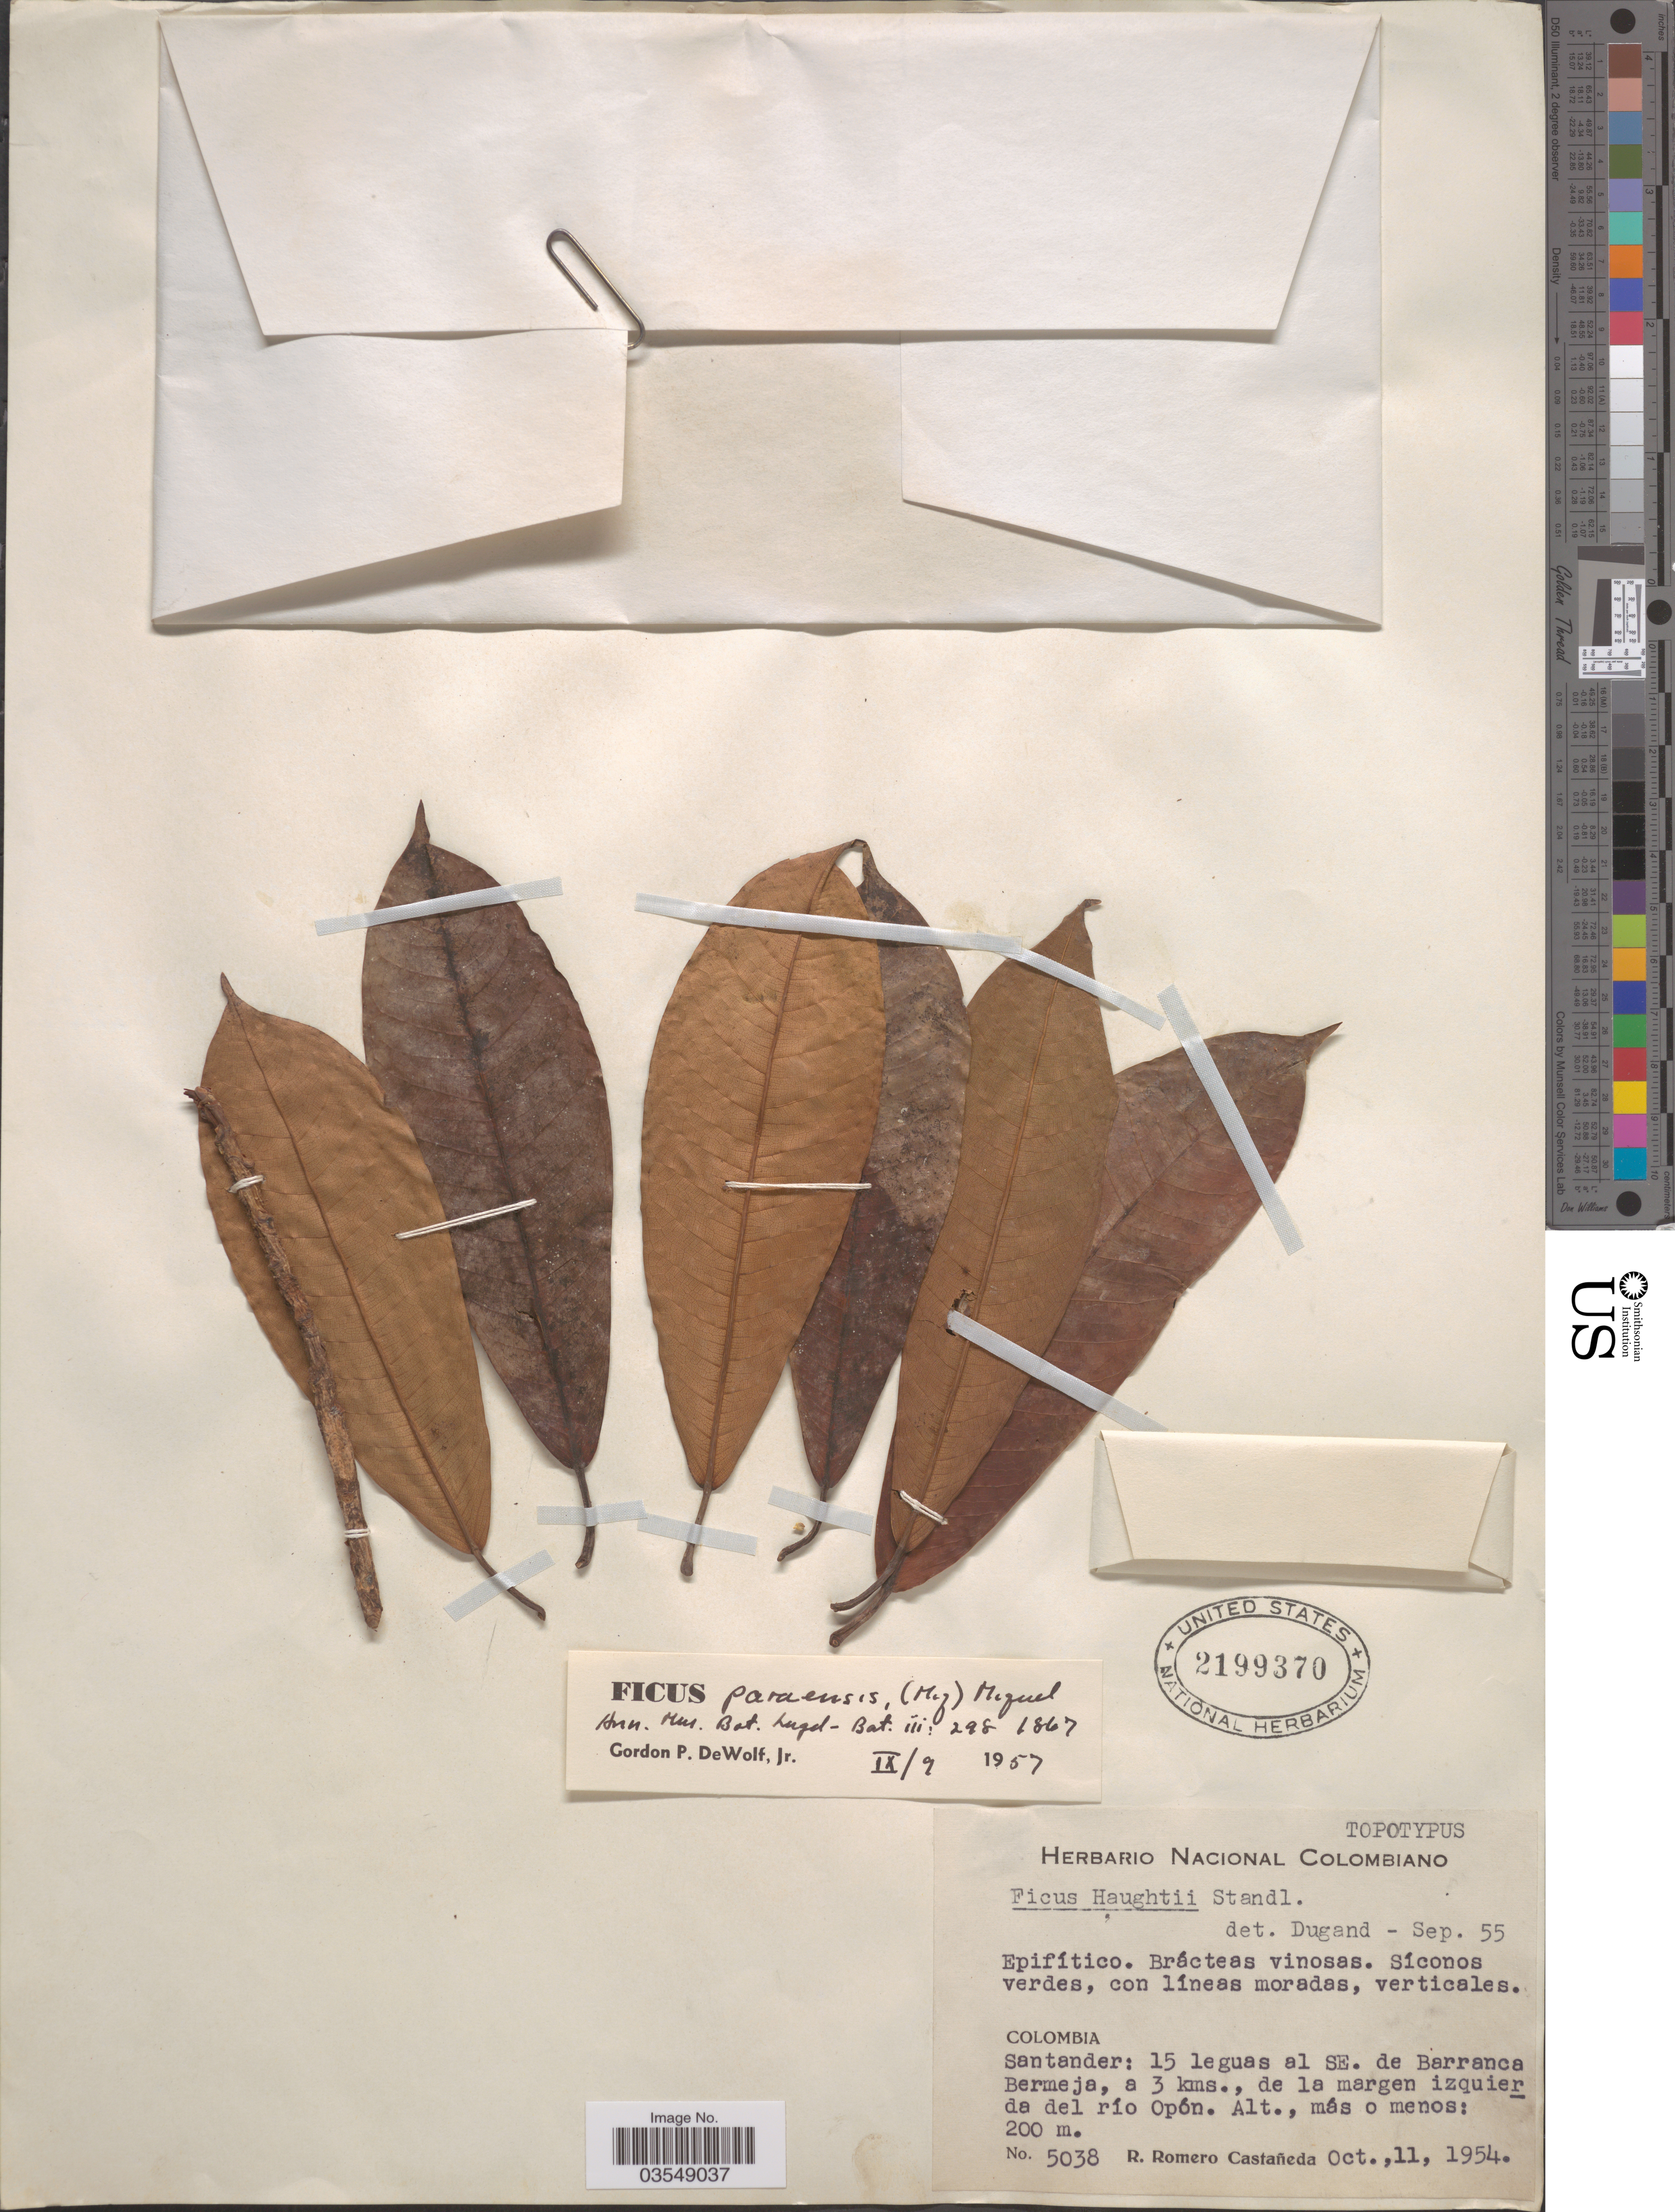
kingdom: Plantae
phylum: Tracheophyta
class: Magnoliopsida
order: Rosales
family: Moraceae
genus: Ficus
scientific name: Ficus paraensis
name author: (Miq.) Miq.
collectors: R. Romero Castañeda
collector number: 5038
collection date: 1954-10-11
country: Colombia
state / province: Santander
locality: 15 leguas al SE. de Barranca Bermeja, a 3 kms., de la margen izquierda del río Opón.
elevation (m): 200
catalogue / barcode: US 2199370